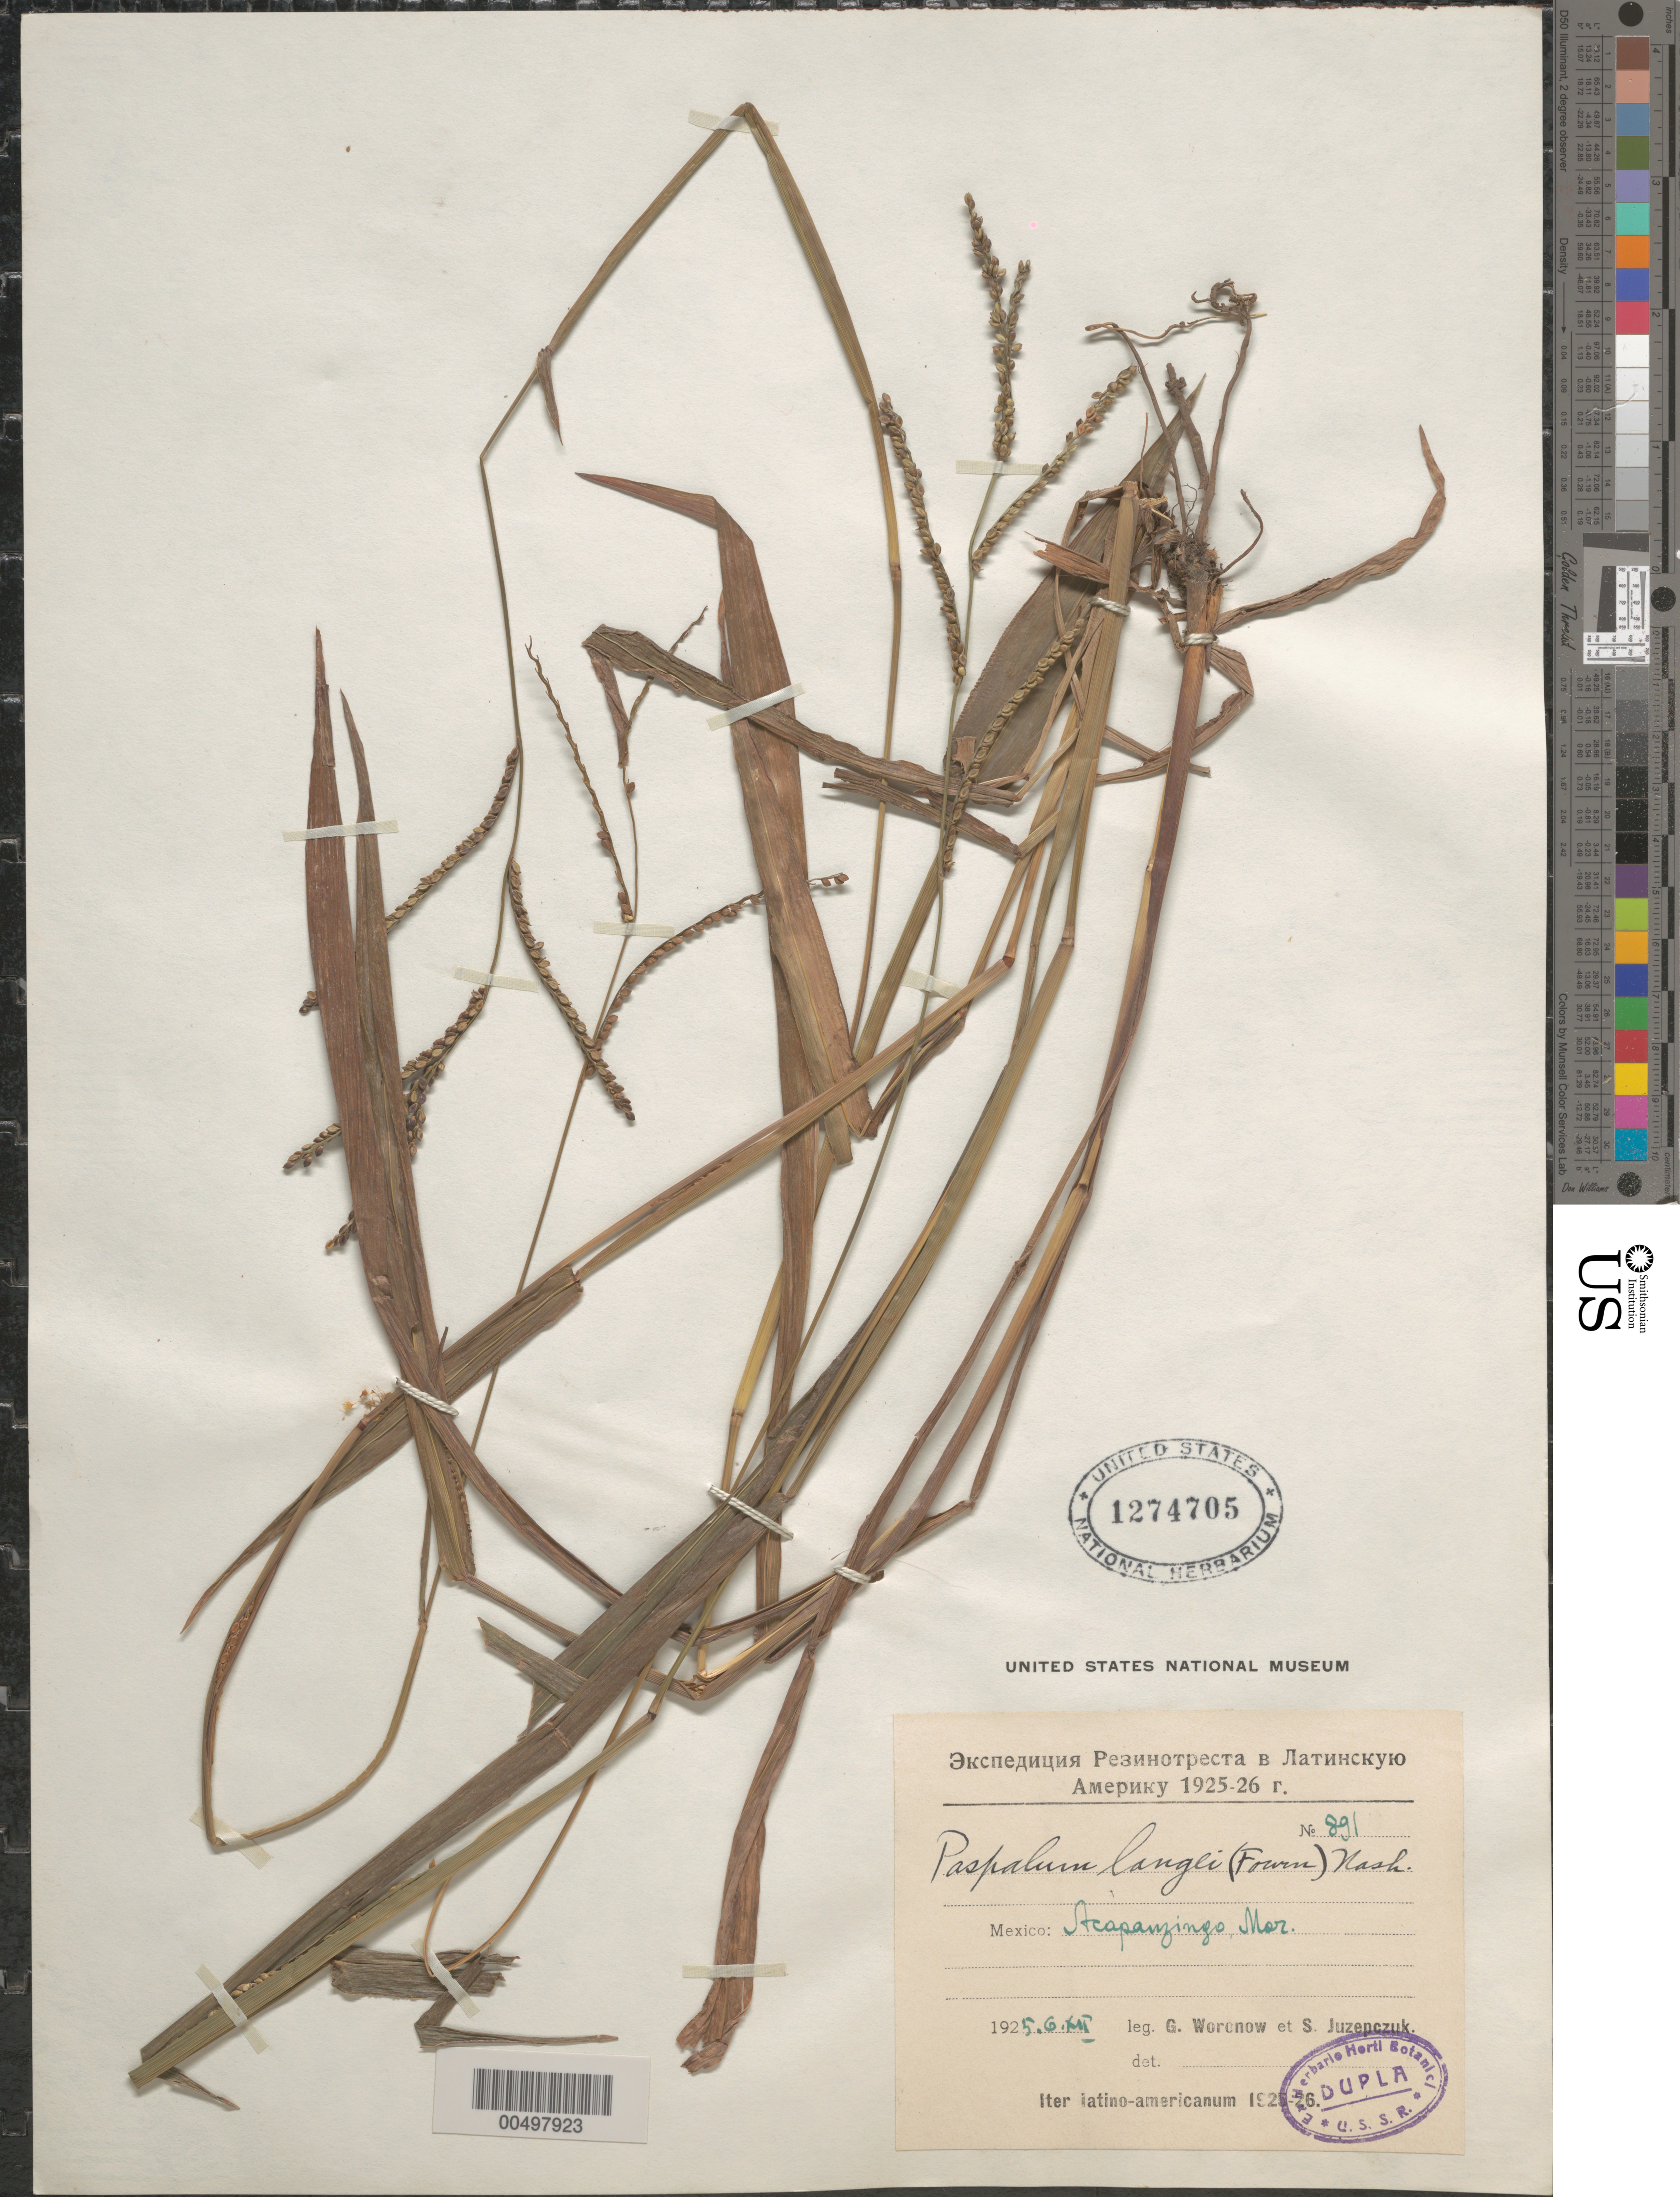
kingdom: Plantae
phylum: Tracheophyta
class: Liliopsida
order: Poales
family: Poaceae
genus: Paspalum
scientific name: Paspalum langei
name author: (E. Fourn.) Nash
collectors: G. Woronow & S. V. Juzepczuk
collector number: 891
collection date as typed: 6 Dec 1925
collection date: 1925-12-06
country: Mexico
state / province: Morelos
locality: Acapanzingo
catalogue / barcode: US 1274705